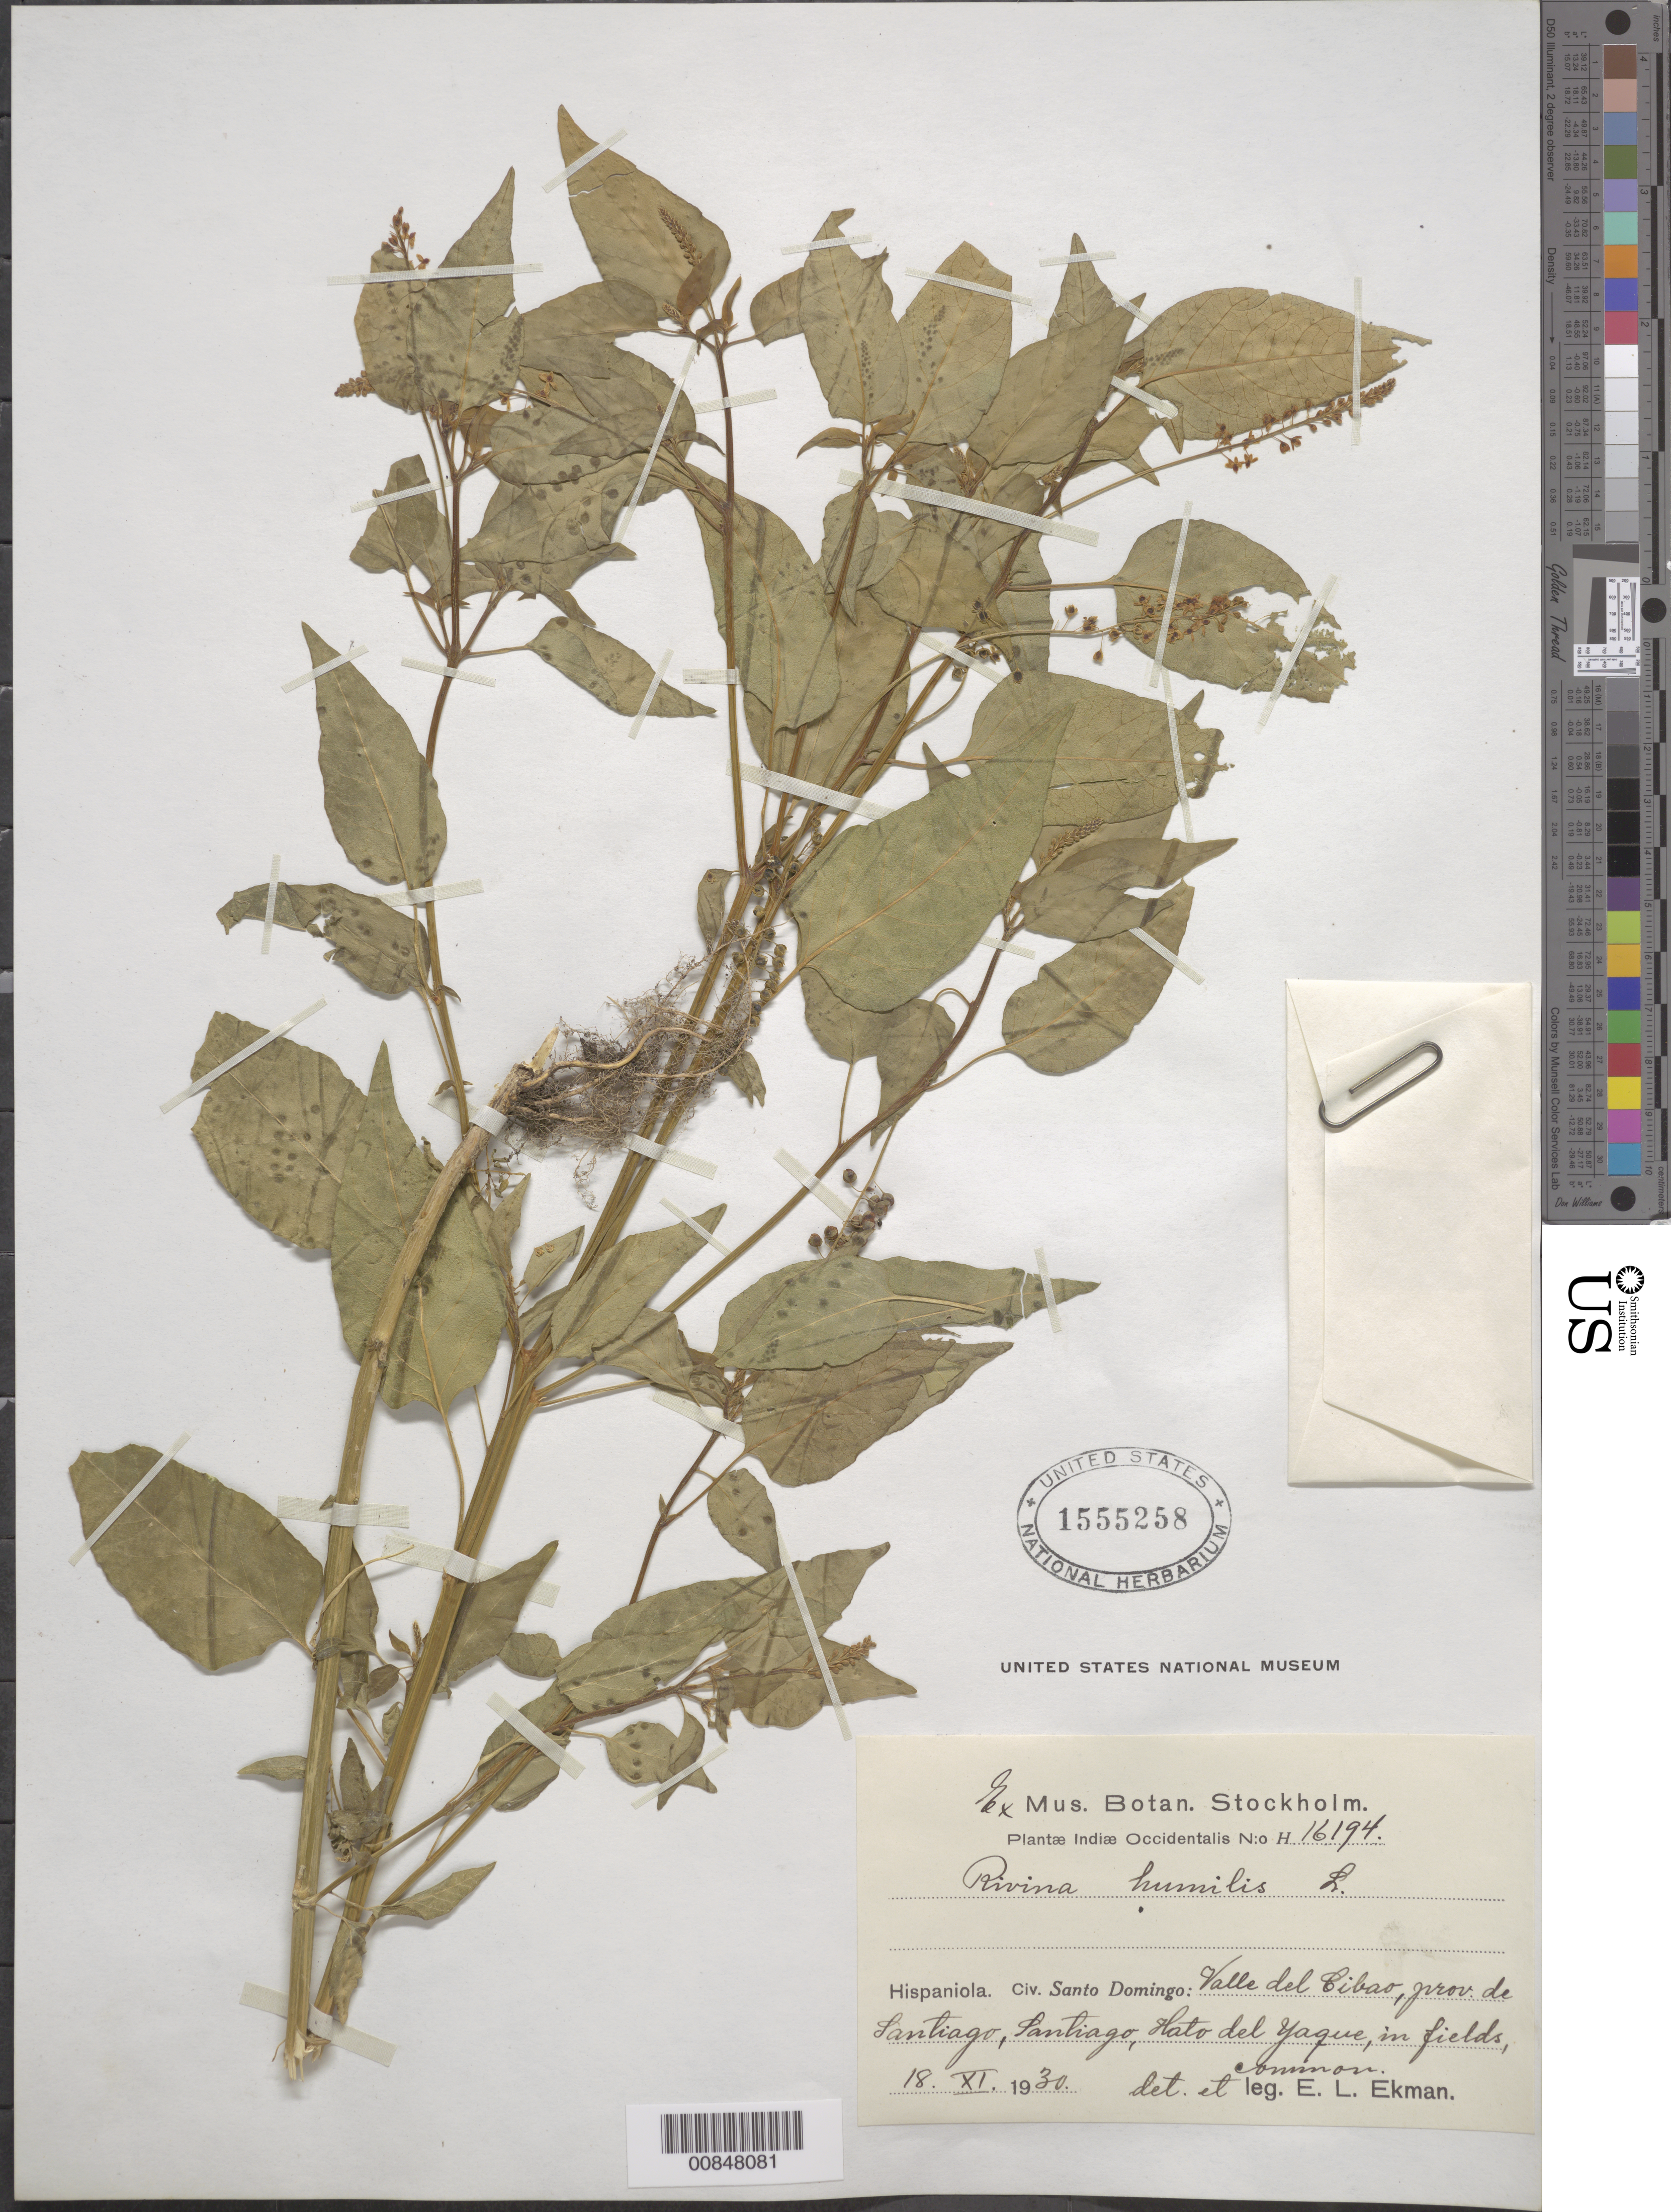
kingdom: Plantae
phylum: Tracheophyta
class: Magnoliopsida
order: Caryophyllales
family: Phytolaccaceae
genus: Rivina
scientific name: Rivina humilis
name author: L.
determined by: Ekman, E. L.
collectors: E. L. Ekman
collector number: H 16194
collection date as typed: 18 Nov 1930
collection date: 1930-11-18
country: Dominican Republic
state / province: Santiago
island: Hispaniola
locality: Valle del Cibao, Santiago, Hato del Yaque.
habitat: In fields.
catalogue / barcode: US 1555258